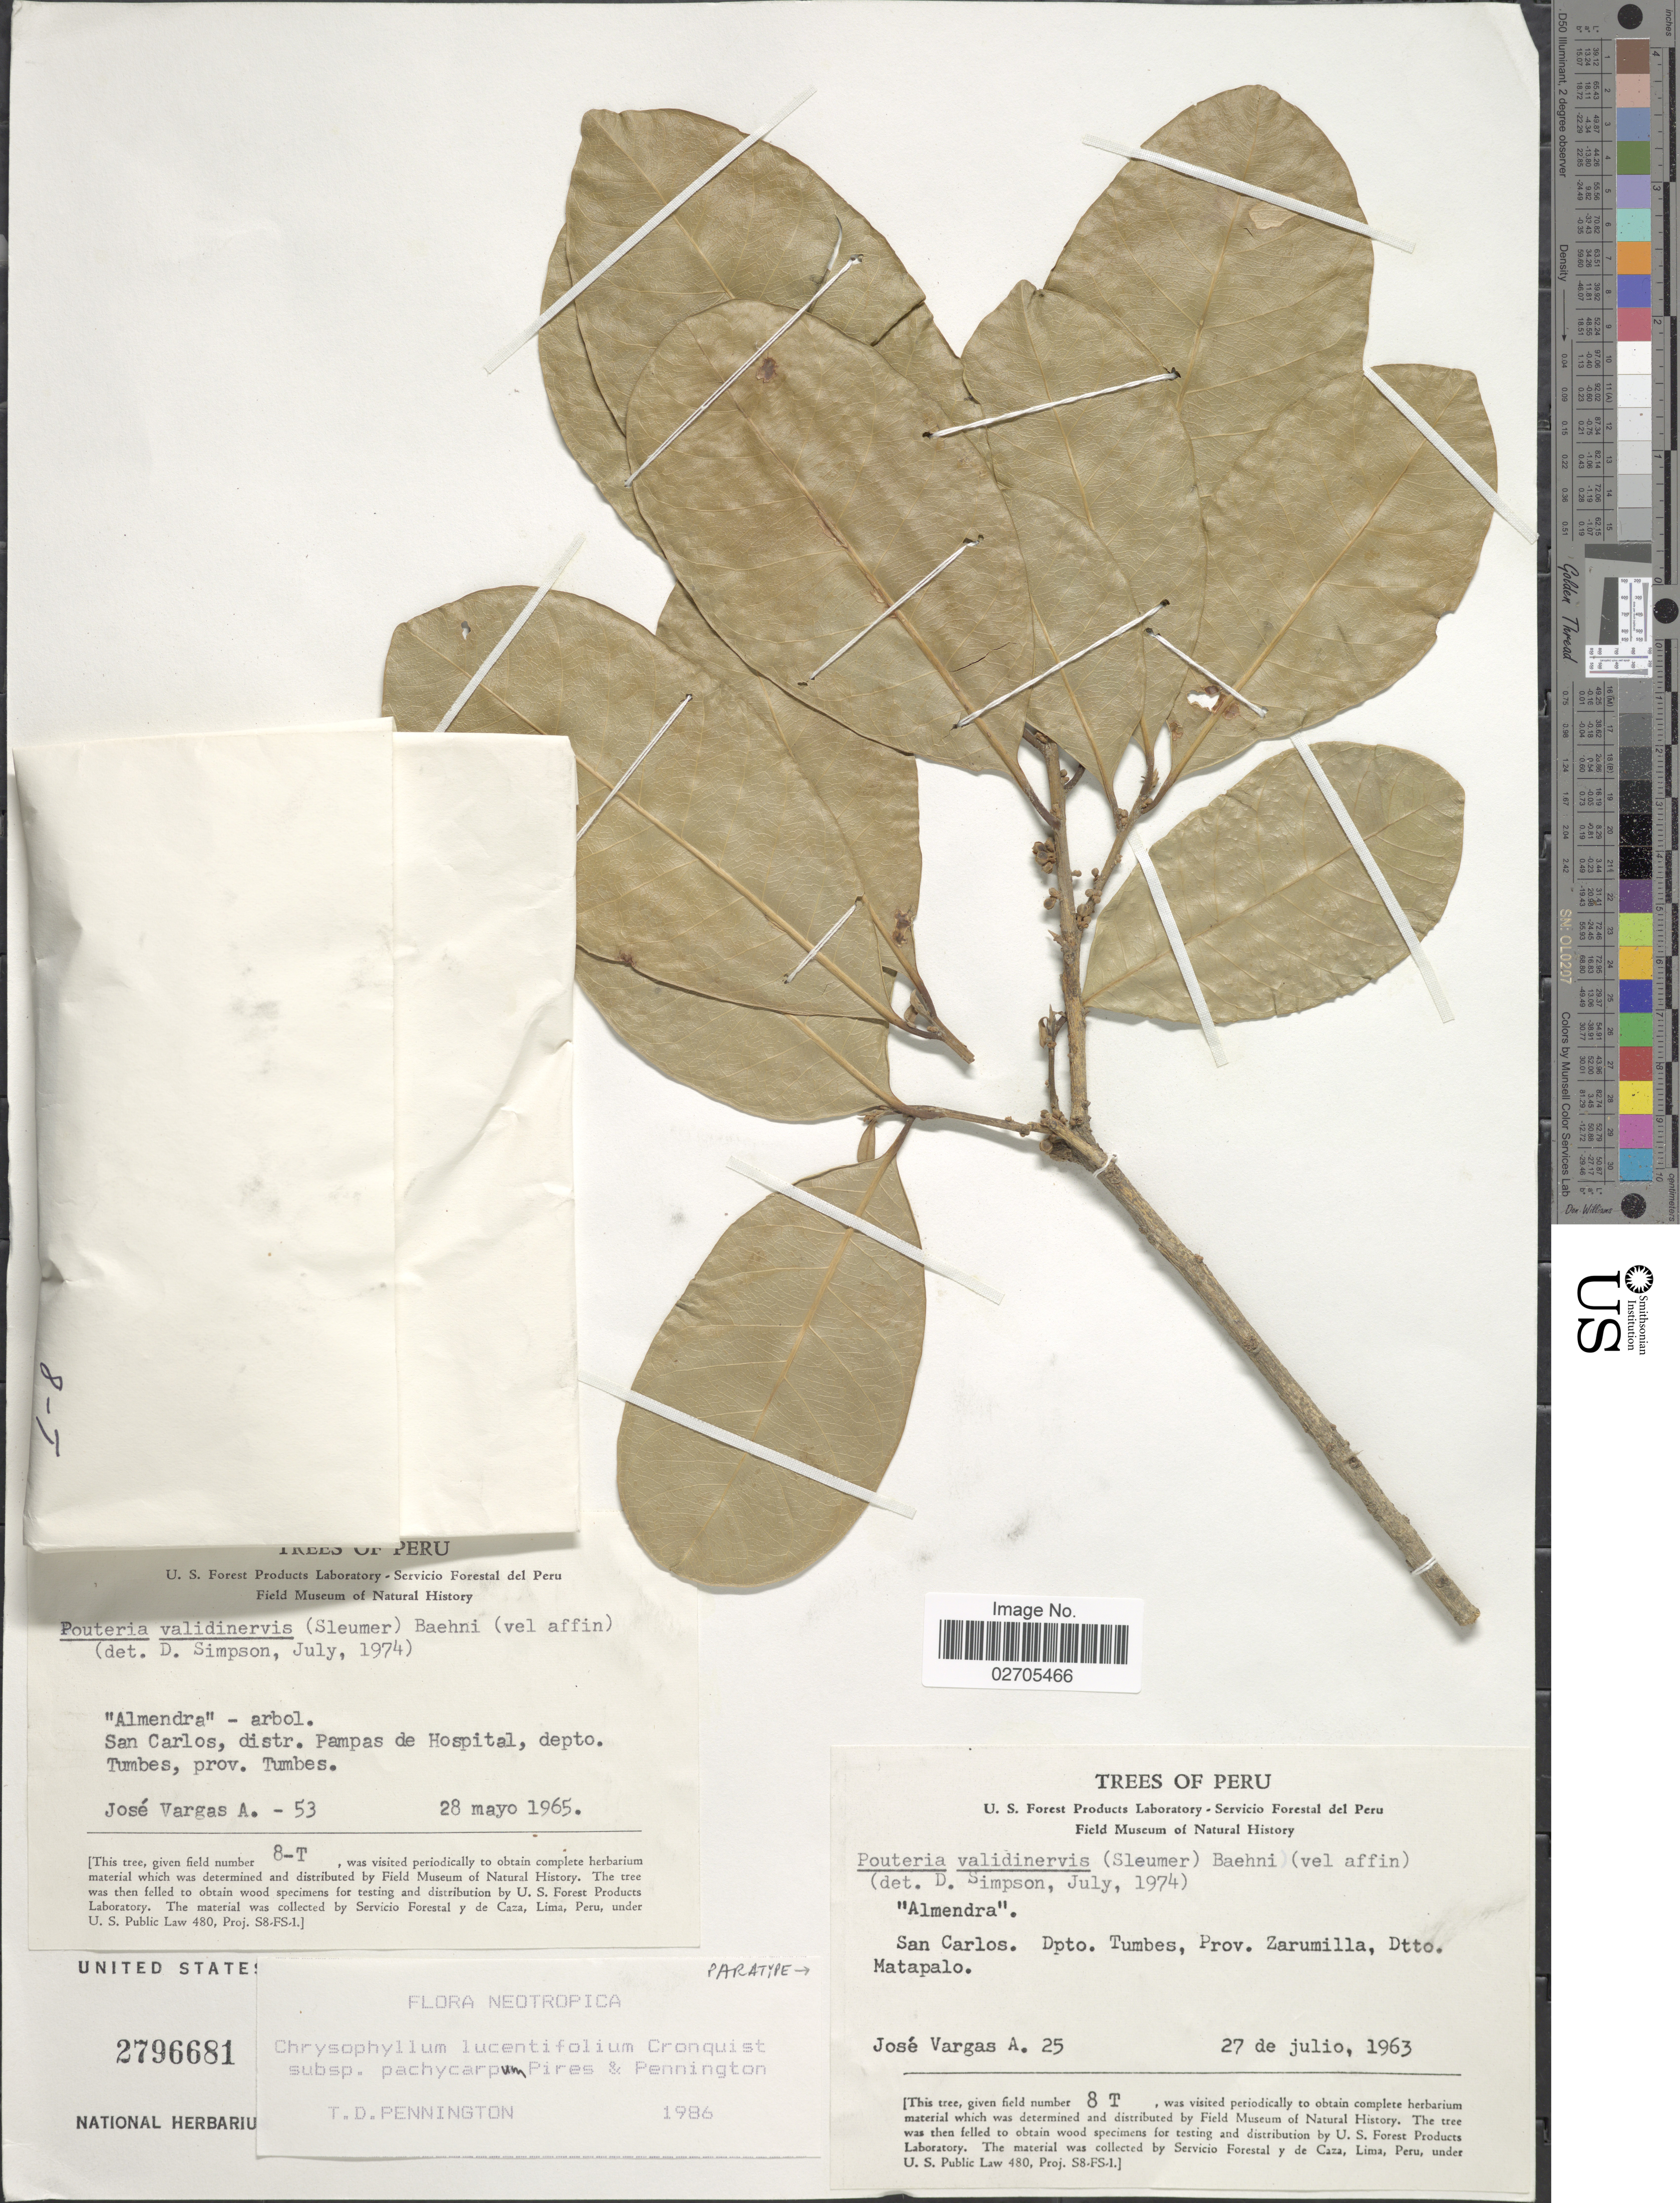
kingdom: Plantae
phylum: Tracheophyta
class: Magnoliopsida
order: Ericales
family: Sapotaceae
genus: Chrysophyllum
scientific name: Chrysophyllum lucentifolium subsp. pachycarpum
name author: Pires & T.D. Penn.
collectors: J. V. Alvarez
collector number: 25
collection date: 1963-07-27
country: Peru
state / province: Tumbes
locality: San Carlos Dpto Tumbes, prov Zarumilla, Dtto Matapalo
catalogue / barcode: US 2796681